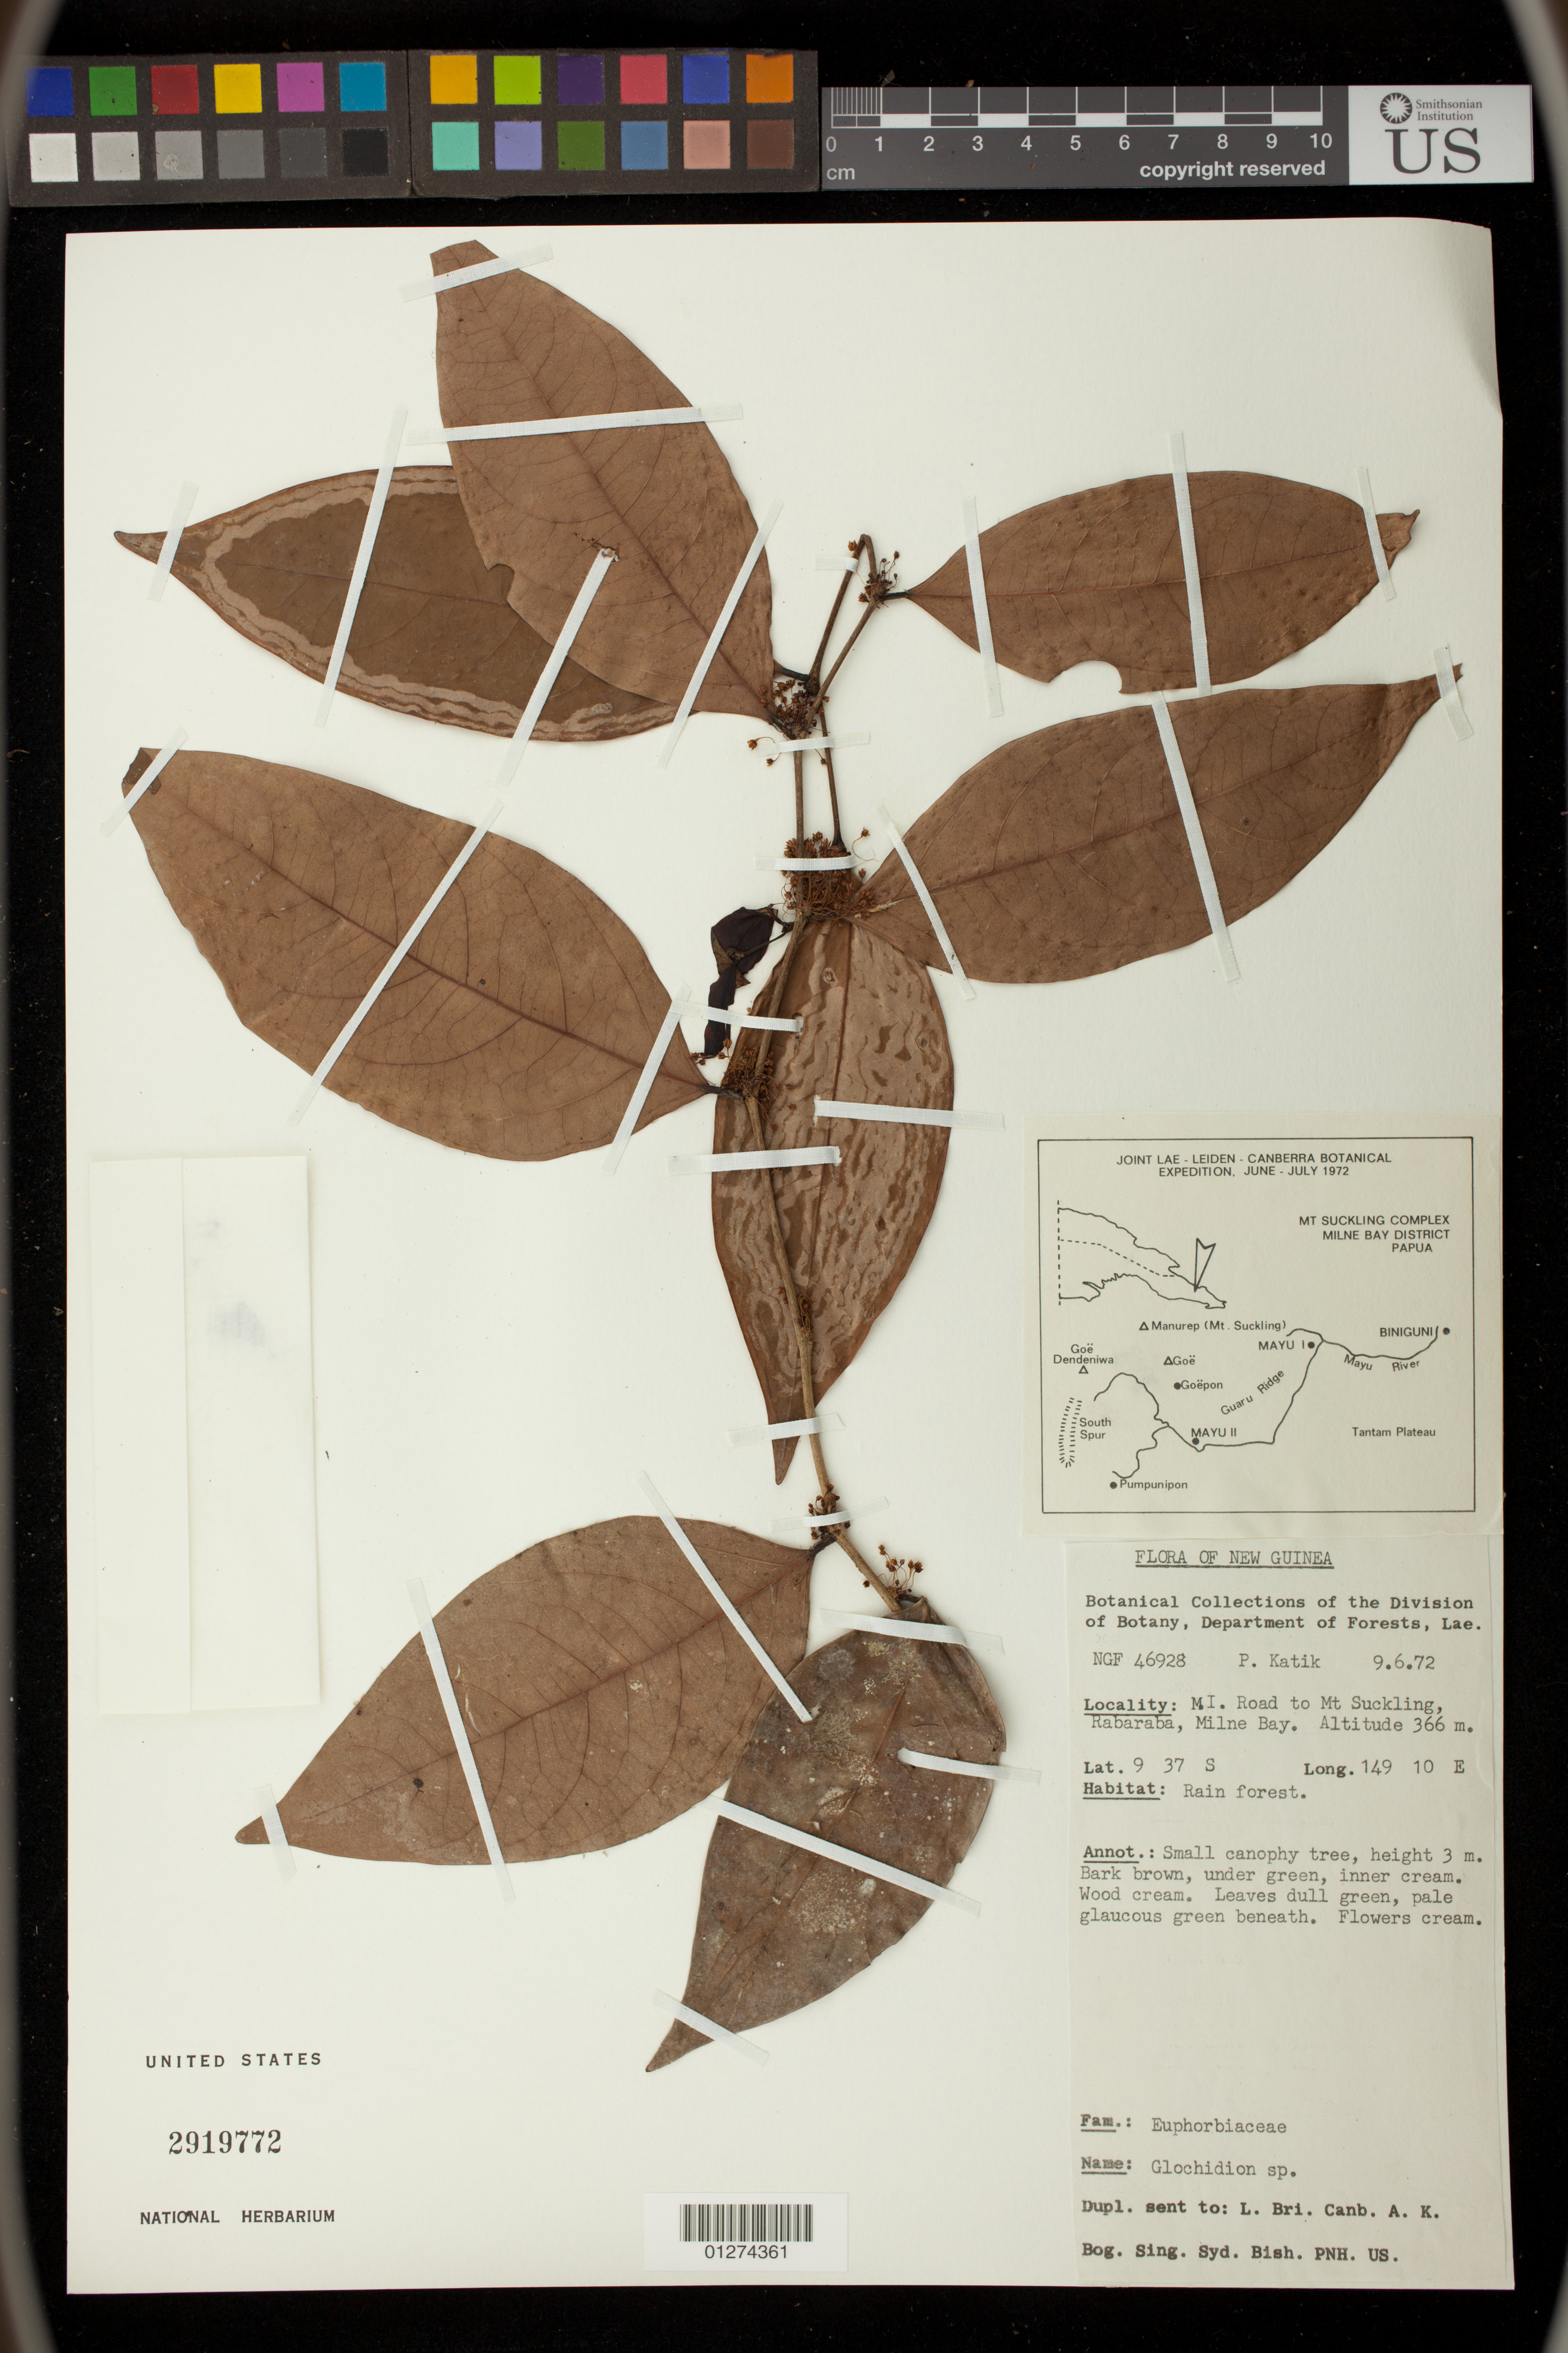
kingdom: Plantae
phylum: Tracheophyta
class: Magnoliopsida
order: Malpighiales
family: Phyllanthaceae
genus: Glochidion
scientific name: Glochidion sp.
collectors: P. Katik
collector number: NGF 46928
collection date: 1972-06-09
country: Papua New Guinea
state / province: Milne Bay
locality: MI. Road to Mt Suckling, Rabaraba,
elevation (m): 366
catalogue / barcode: US 2919772